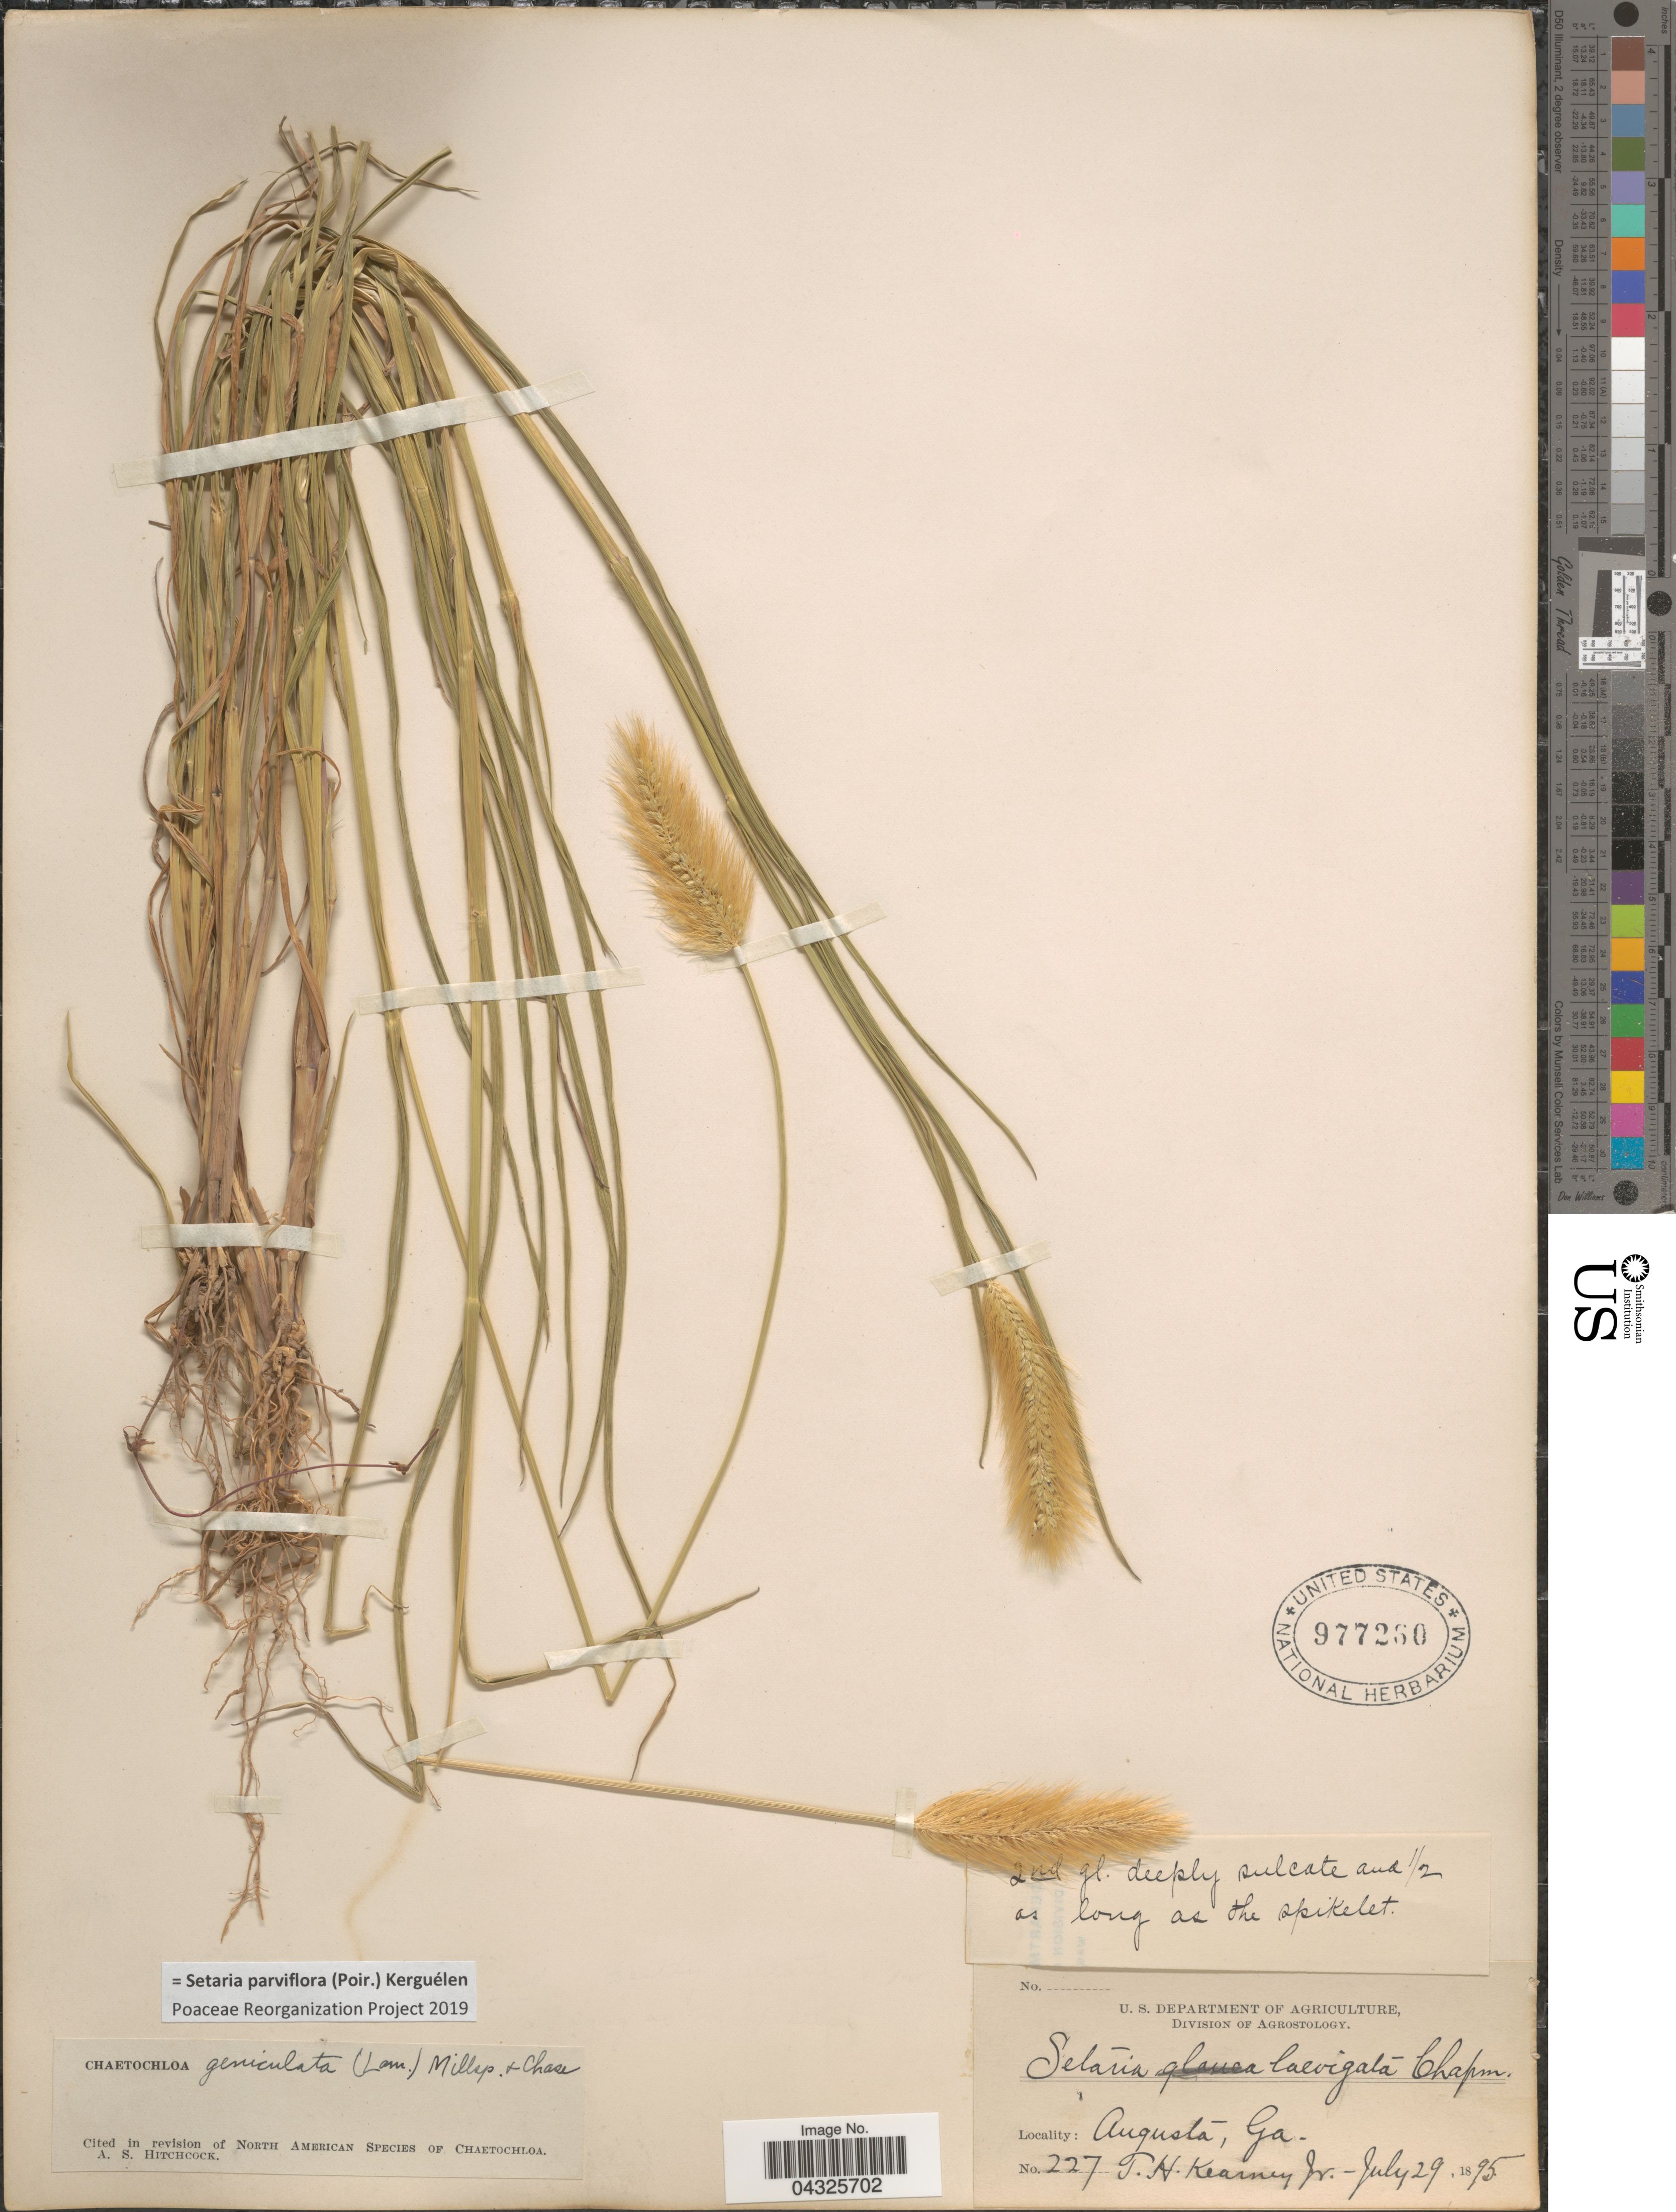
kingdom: Plantae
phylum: Tracheophyta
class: Liliopsida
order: Poales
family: Poaceae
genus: Setaria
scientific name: Setaria parviflora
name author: (Poir.) Kerguélen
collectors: T. H. Kearney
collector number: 227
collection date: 1895-07-29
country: United States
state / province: Georgia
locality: Augusta.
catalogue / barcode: US 977260